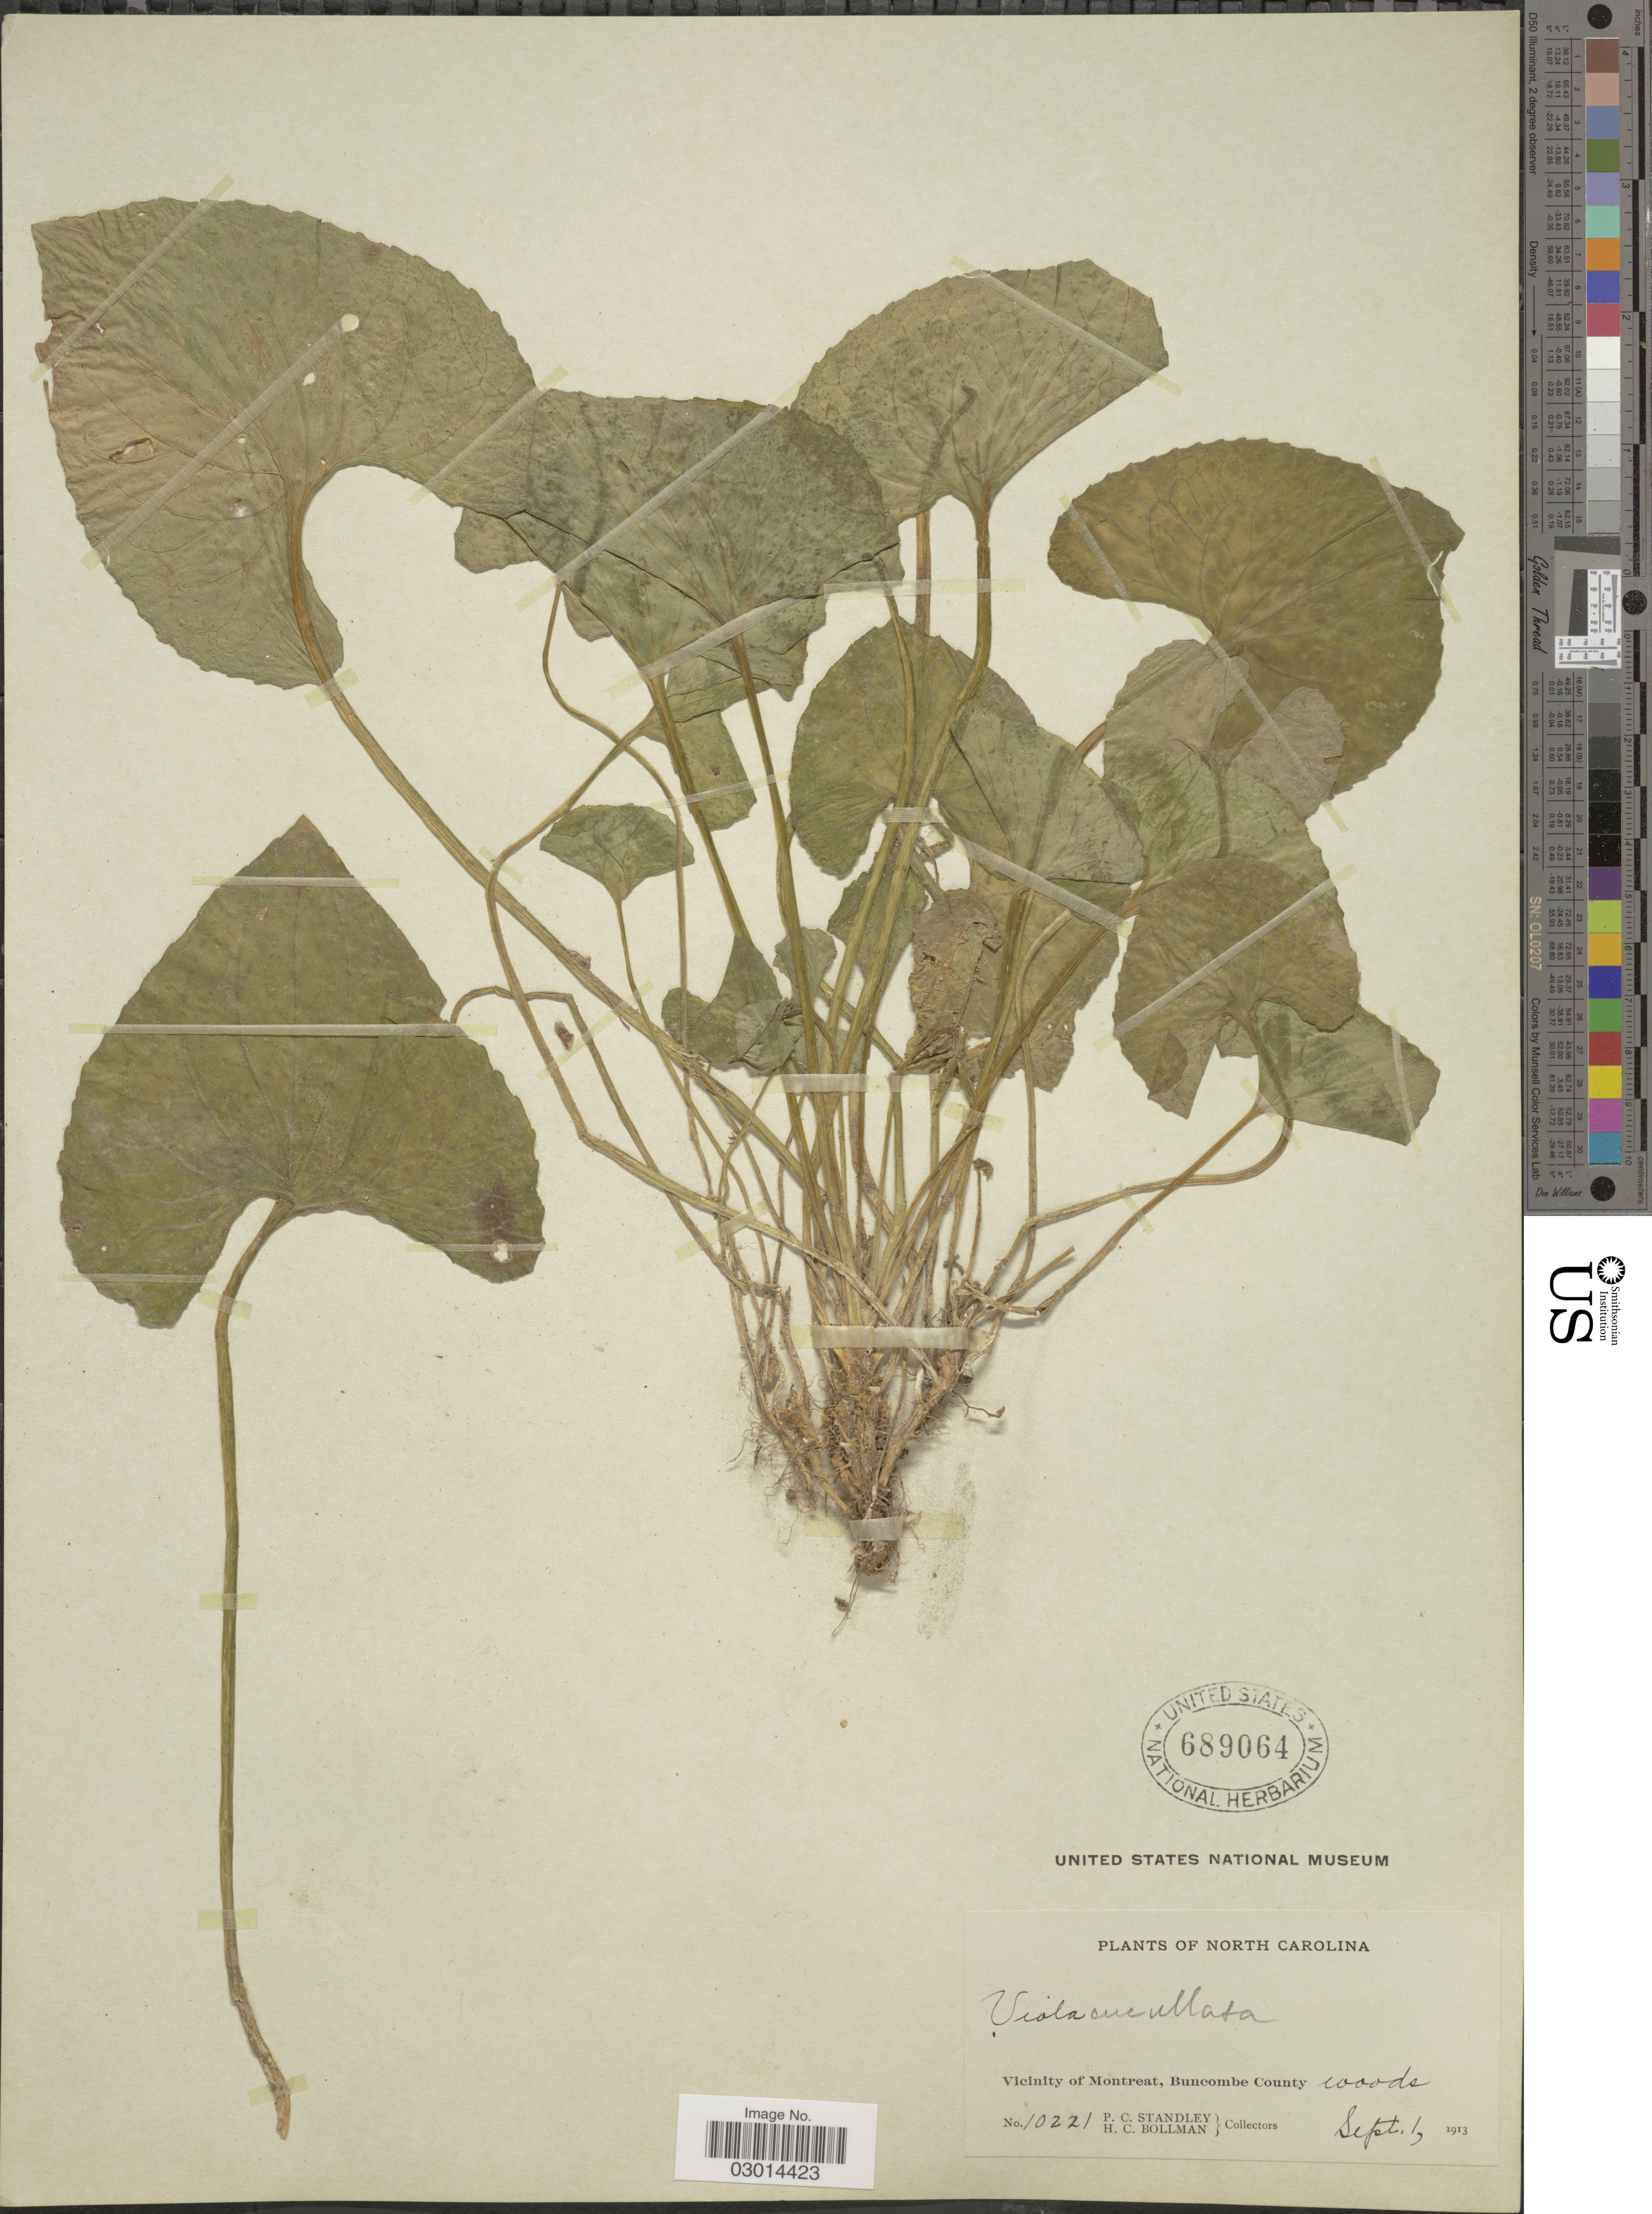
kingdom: Plantae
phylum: Tracheophyta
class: Magnoliopsida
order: Malpighiales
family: Violaceae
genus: Viola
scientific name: Viola cucullata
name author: Aiton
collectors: P. C. Standley & H. C. Bollman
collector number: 10221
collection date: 1913-09-01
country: United States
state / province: North Carolina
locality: Vicinity of Montreat, Buncombe County woods.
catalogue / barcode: US 689064